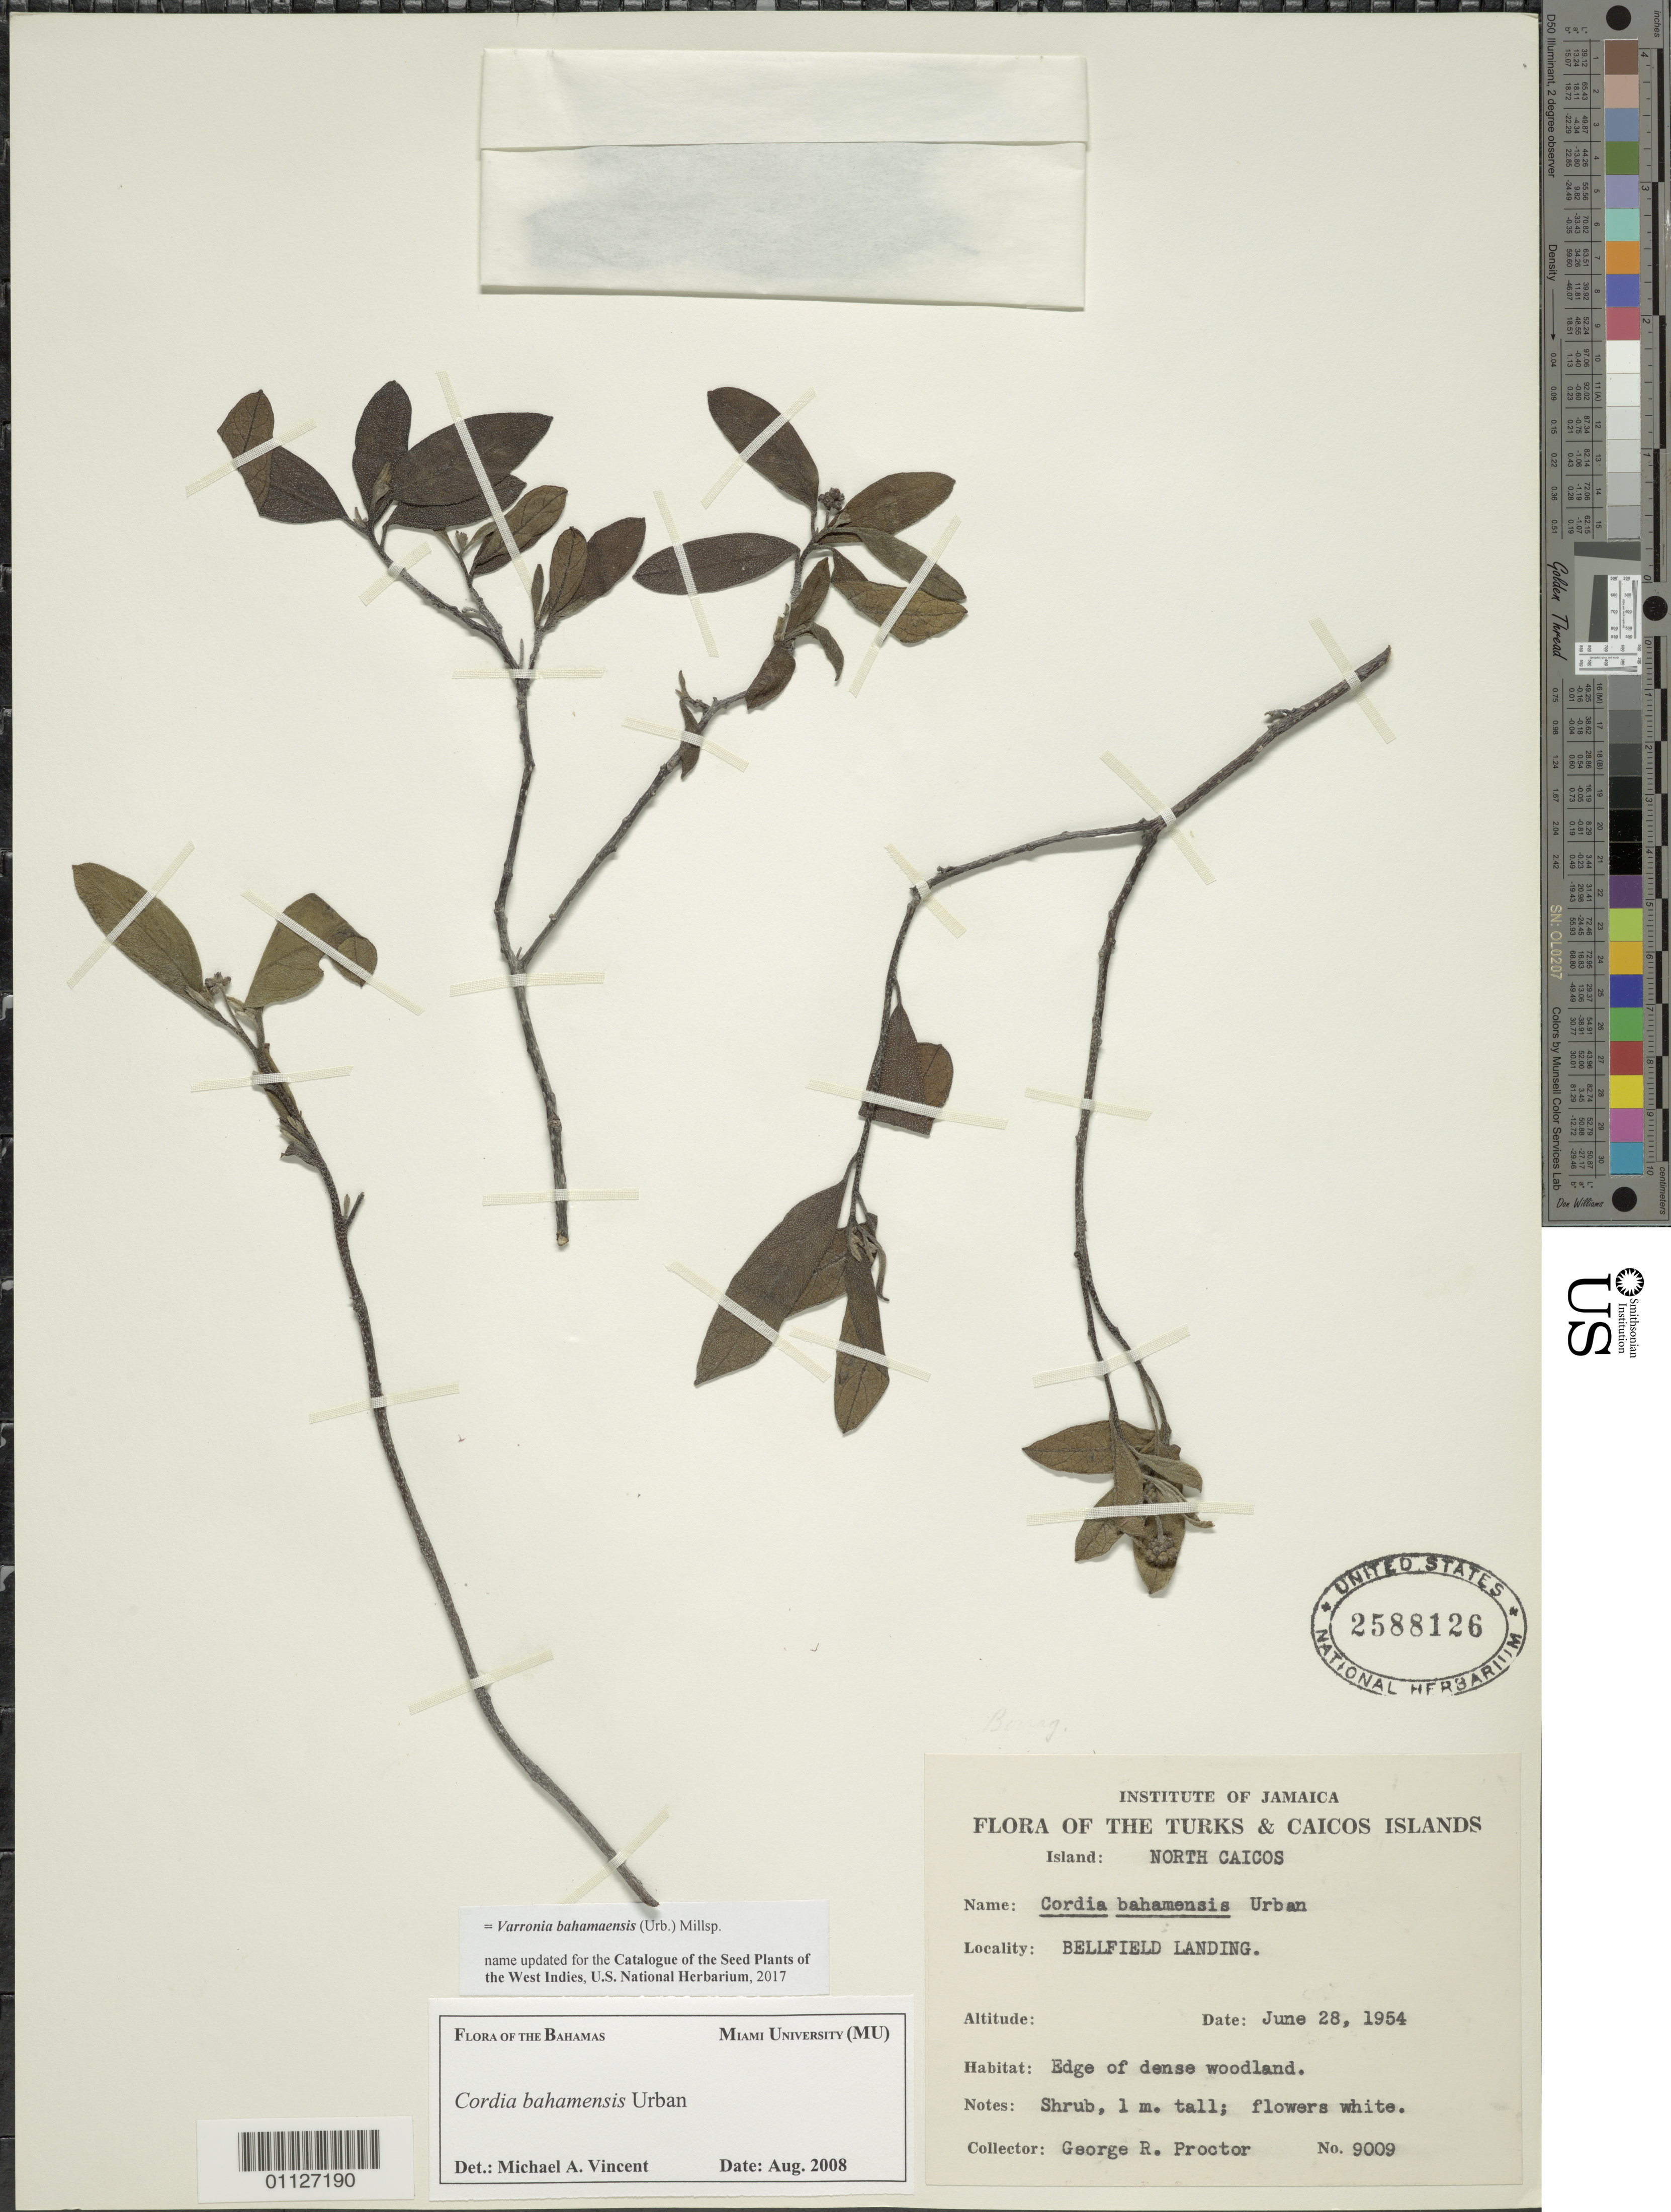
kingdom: Plantae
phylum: Tracheophyta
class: Magnoliopsida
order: Boraginales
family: Cordiaceae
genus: Varronia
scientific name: Varronia bahamensis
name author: (Urb.) Millsp.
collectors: G. R. Proctor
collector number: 9009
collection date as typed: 28 Jun 1954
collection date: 1954-06-28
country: Turks and Caicos Islands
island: North Caicos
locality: Bellfield Landing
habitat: edge of dense woodland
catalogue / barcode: US 2588126